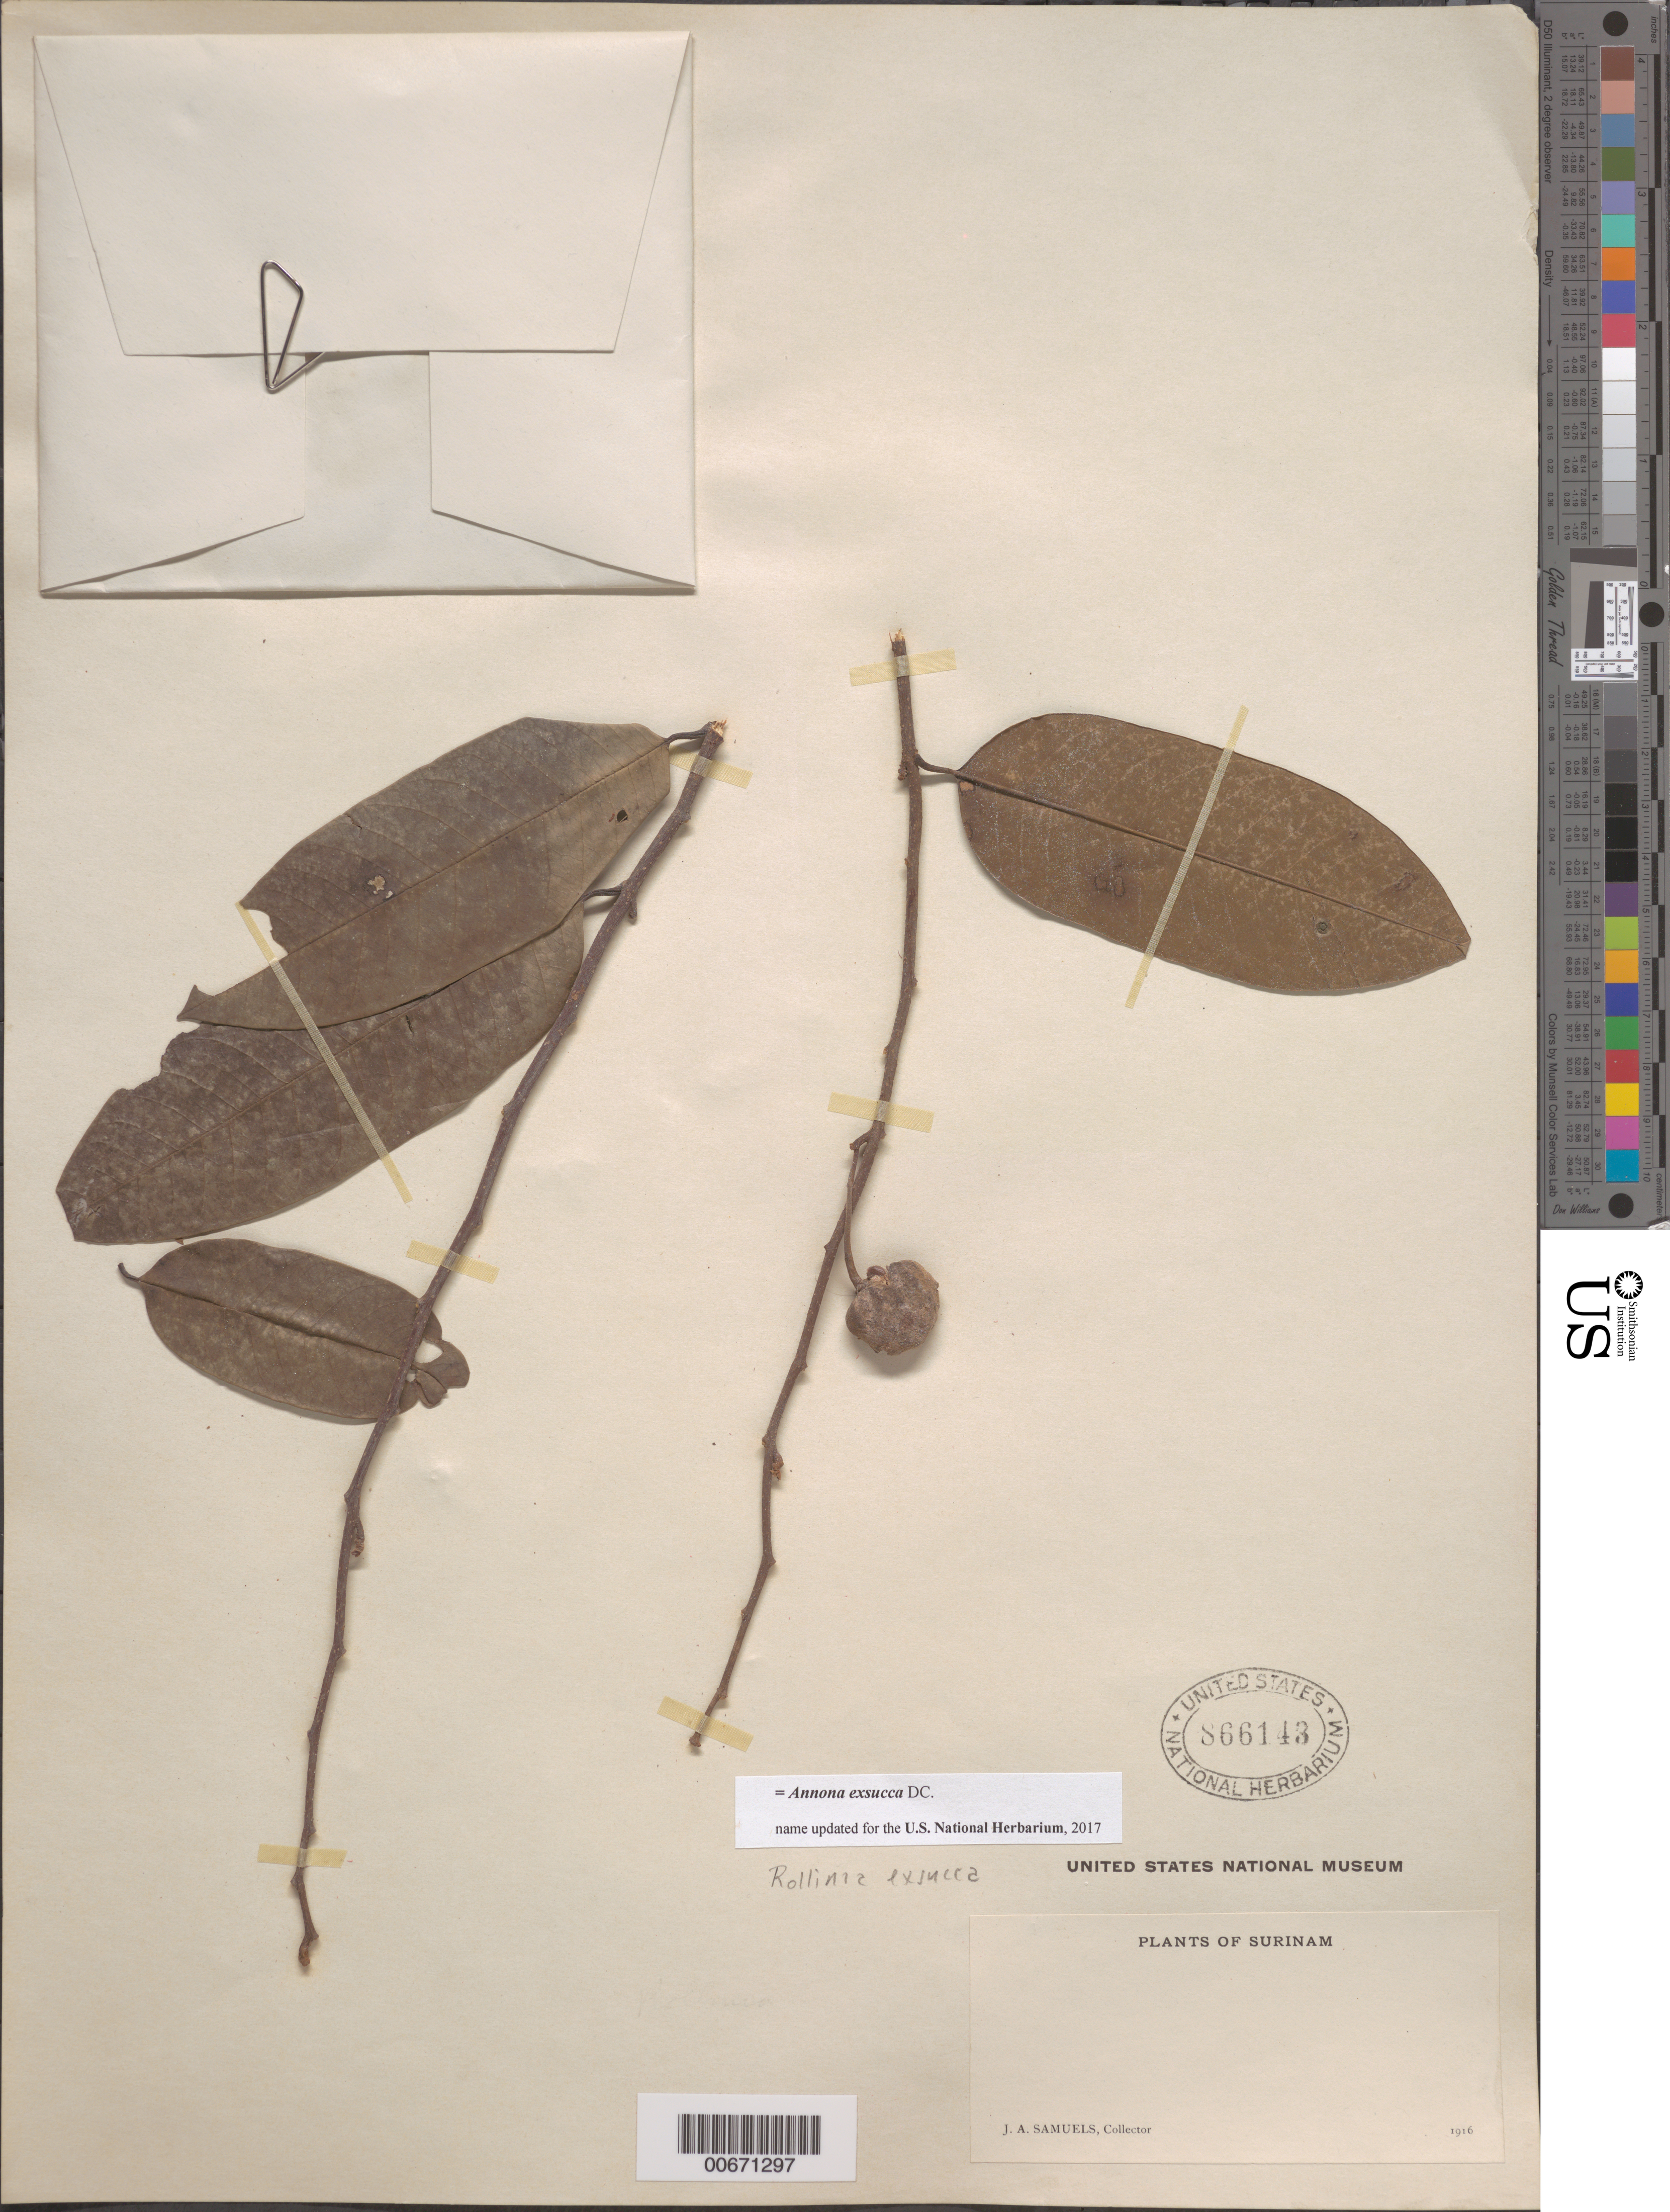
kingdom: Plantae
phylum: Tracheophyta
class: Magnoliopsida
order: Magnoliales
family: Annonaceae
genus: Annona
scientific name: Annona exsucca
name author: DC. ex Dunal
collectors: J. A. Samuels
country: Suriname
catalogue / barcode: US 866143